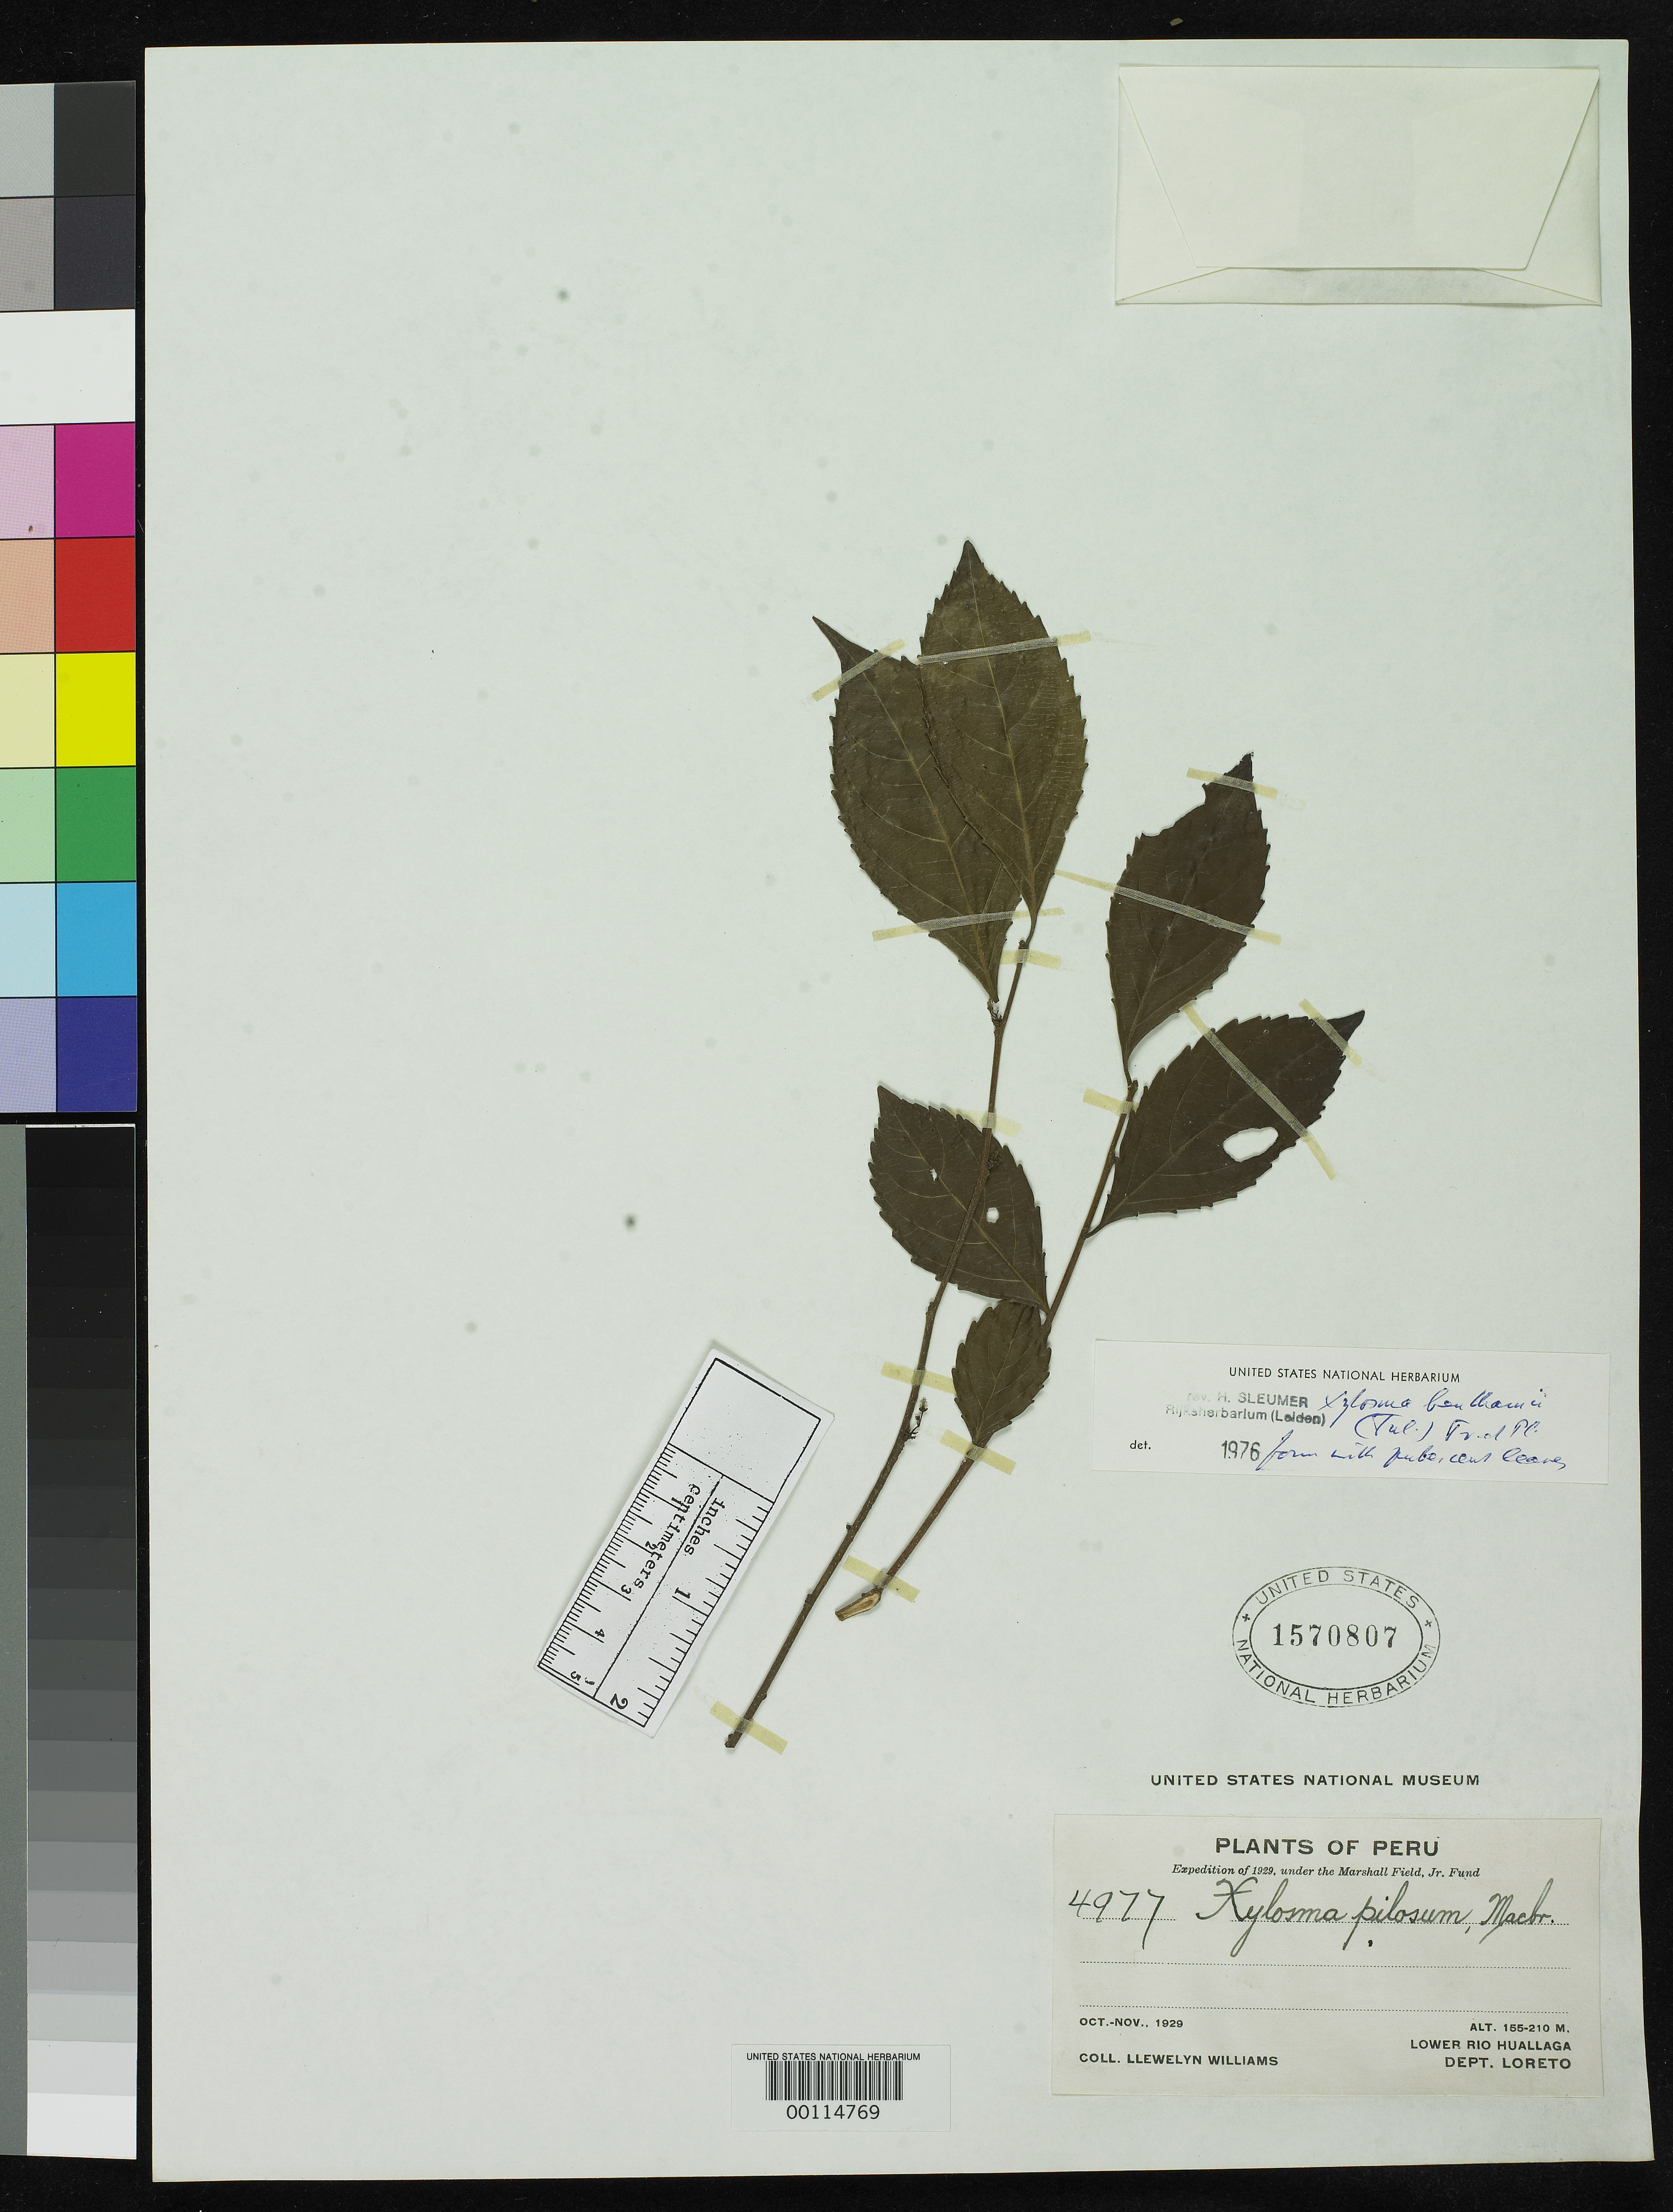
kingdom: Plantae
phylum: Tracheophyta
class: Magnoliopsida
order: Malpighiales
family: Salicaceae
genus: Xylosma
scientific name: Xylosma pilosa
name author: J.F. Macbr.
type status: Isotype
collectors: Ll. Williams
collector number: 4977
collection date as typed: Oct 1929 to -- Nov 1929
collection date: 1929-10/1929-11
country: Peru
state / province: Loreto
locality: Puerto Arturo, Yurimaguas.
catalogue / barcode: US 1570807